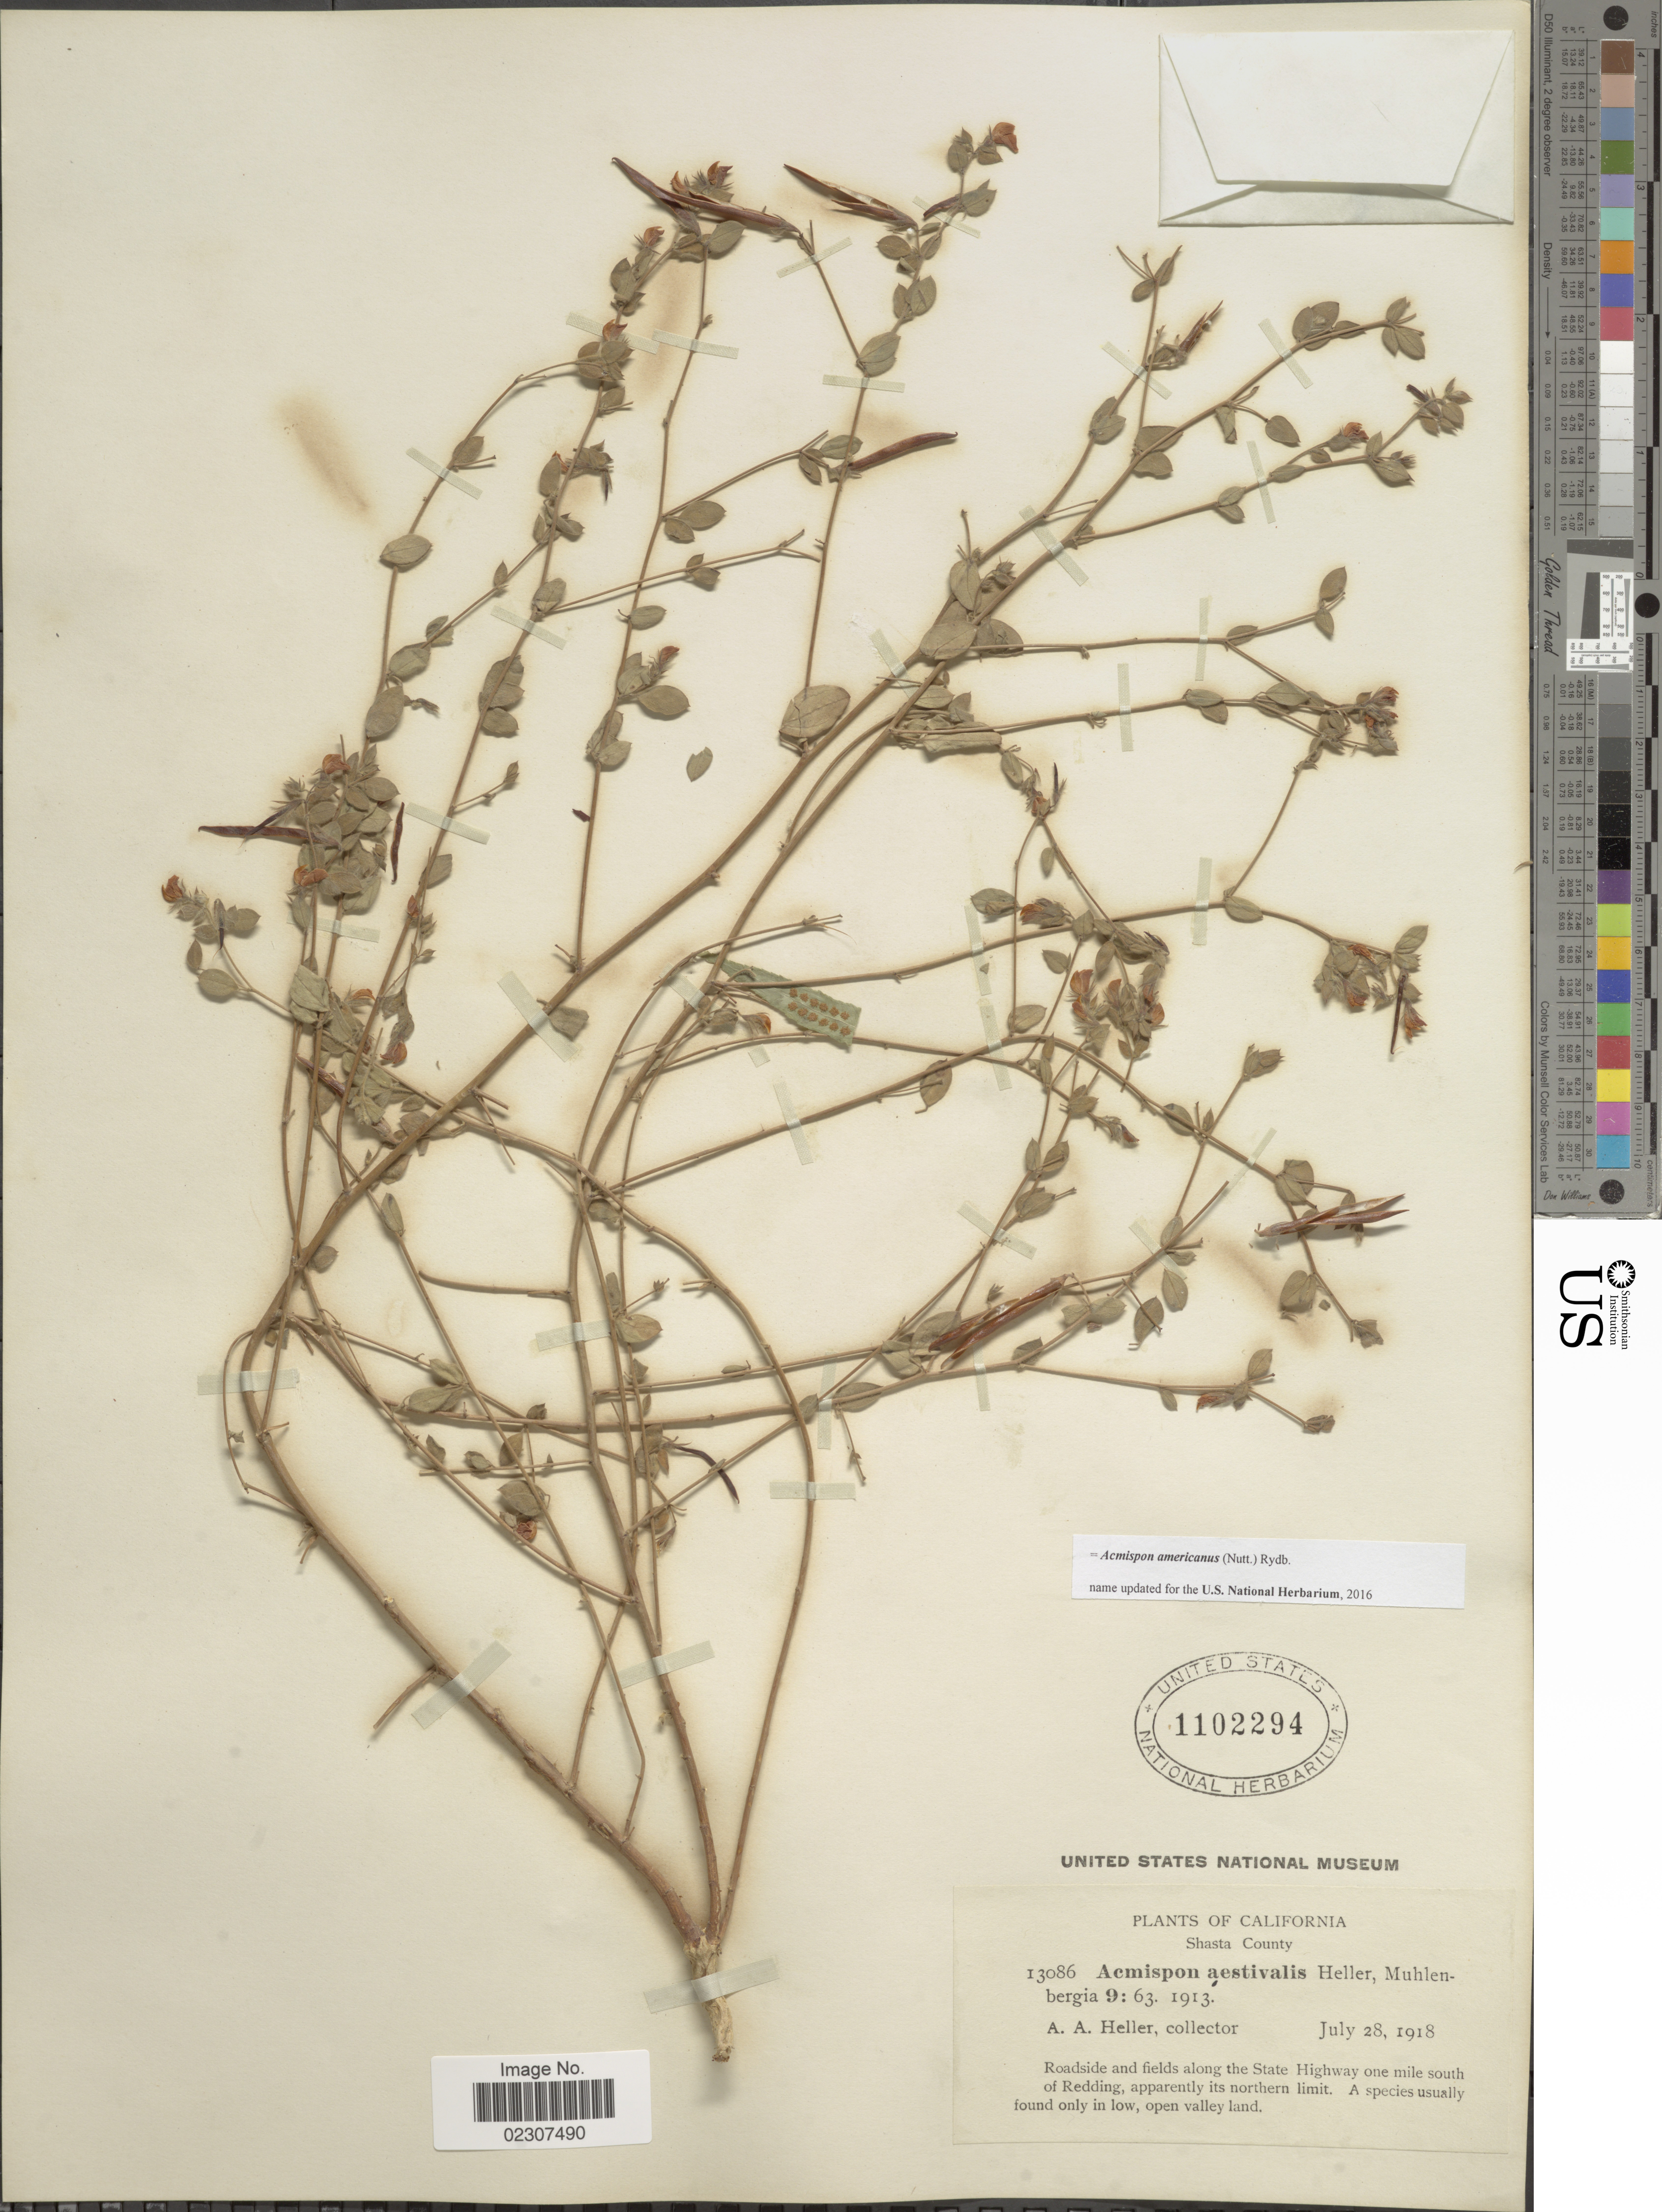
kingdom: Plantae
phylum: Tracheophyta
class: Magnoliopsida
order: Fabales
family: Fabaceae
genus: Acmispon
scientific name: Acmispon americanus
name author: (Nutt.) Rydb.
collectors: A. A. Heller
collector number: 13086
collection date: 1918-07-28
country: United States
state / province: California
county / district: Shasta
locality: California, Shasa County, Roadside and fields along the State Highway one mile south of Redding, apparently its northern limit.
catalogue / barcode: US 1102294